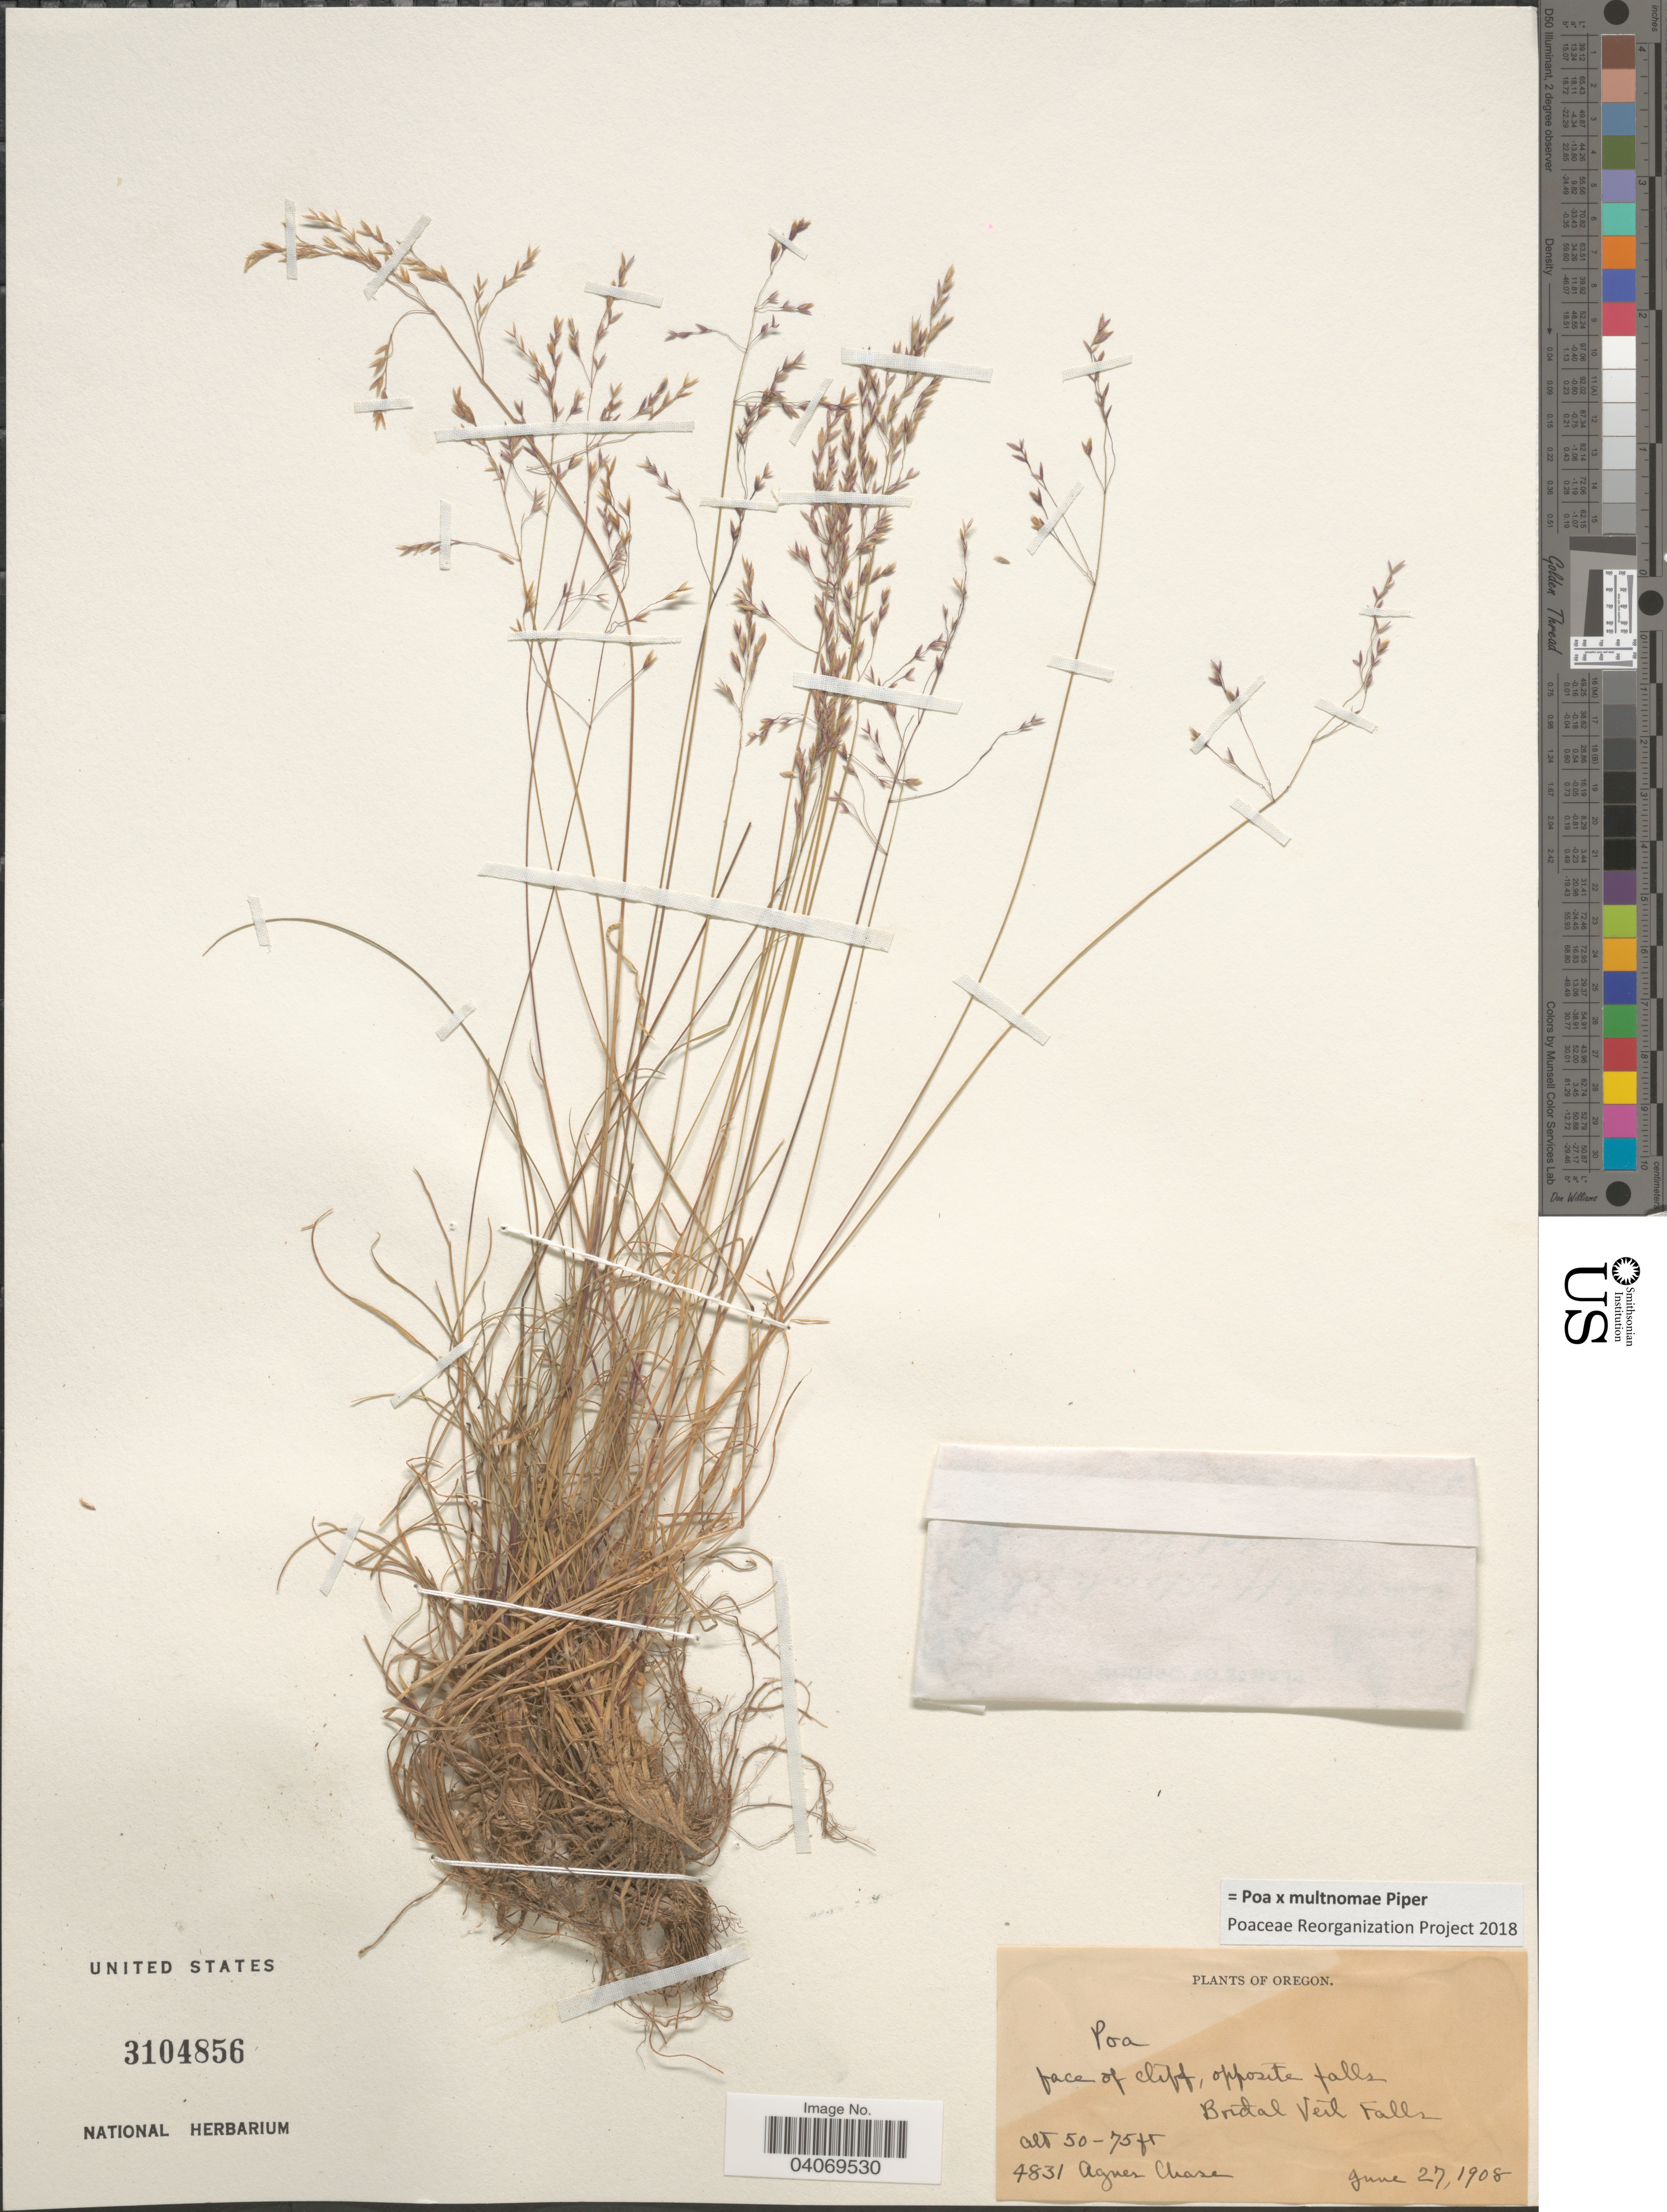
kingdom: Plantae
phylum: Tracheophyta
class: Liliopsida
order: Poales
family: Poaceae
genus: Poa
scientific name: Poa x multnomae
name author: Piper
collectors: A. Chase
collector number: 4831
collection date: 1908-06-27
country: United States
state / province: Oregon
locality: Face of cliff, opposite falls. Bridal Veil Falls.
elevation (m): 15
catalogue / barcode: US 3104856